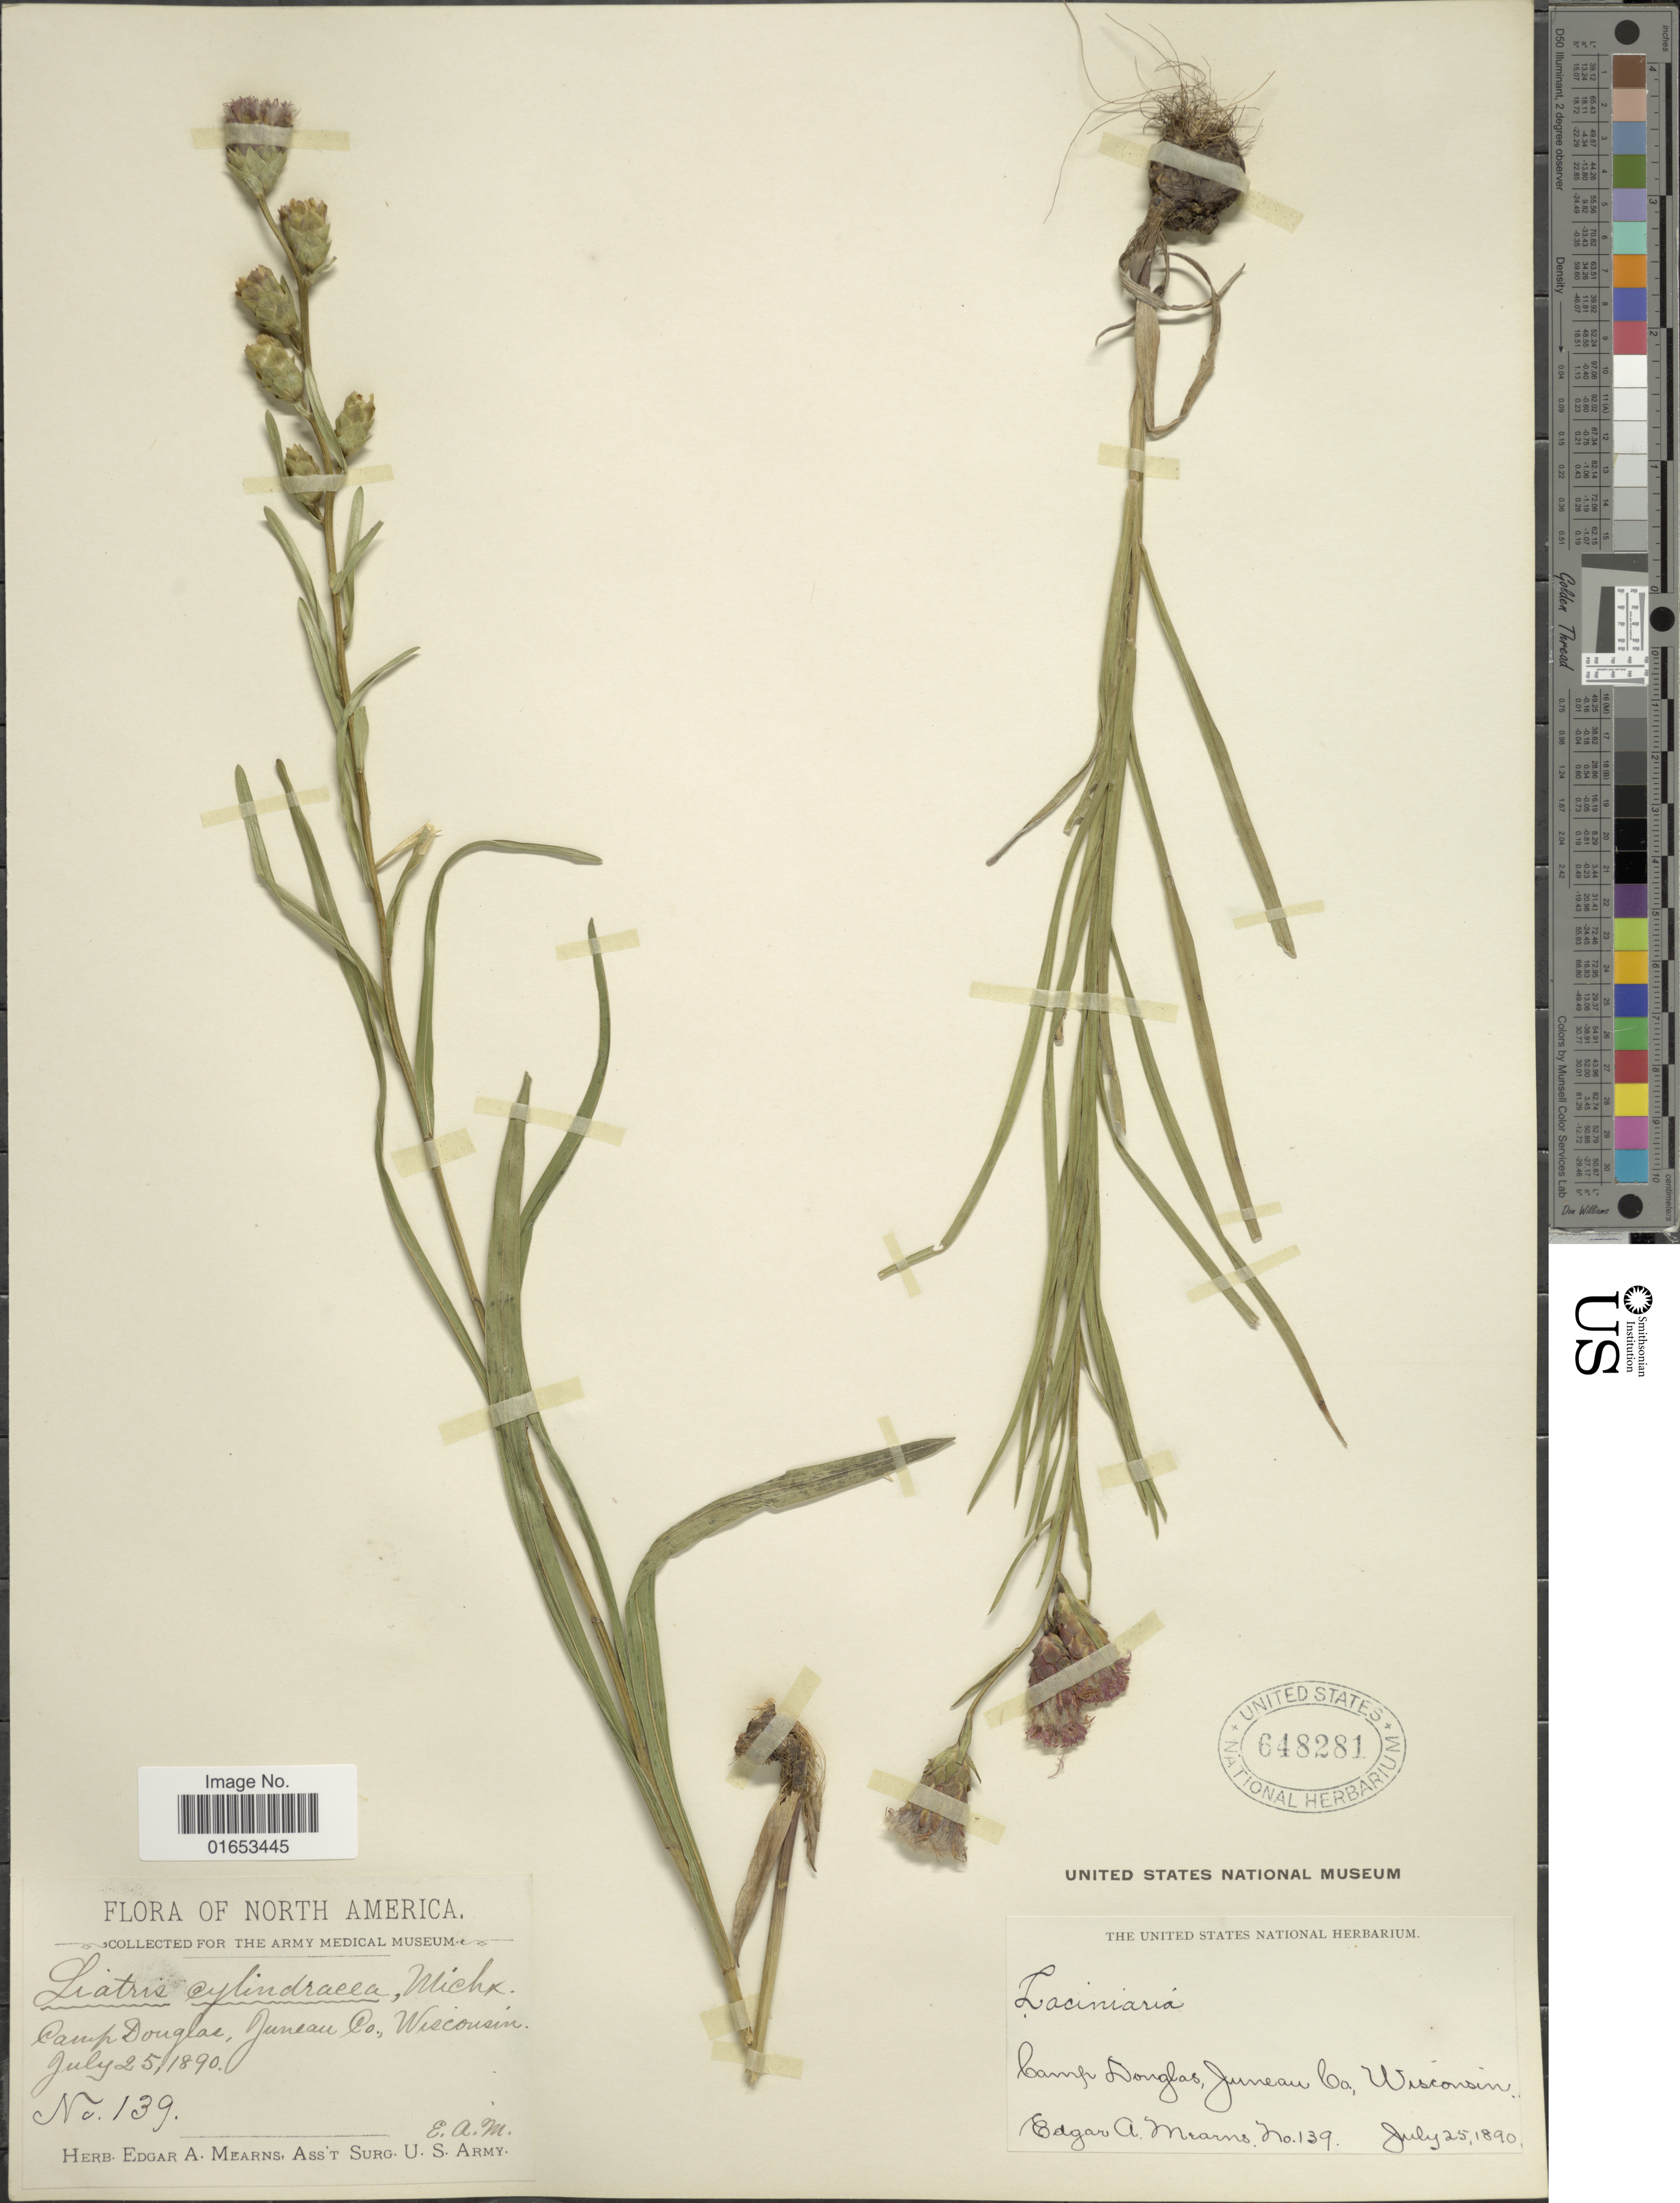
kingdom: Plantae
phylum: Tracheophyta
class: Magnoliopsida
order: Asterales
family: Asteraceae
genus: Liatris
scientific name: Liatris cylindracea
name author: Michaux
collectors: E. A. Mearns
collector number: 139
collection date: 1890-07-25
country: United States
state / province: Wisconsin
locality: Camp Douglas, Juneau Co.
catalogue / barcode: US 648281